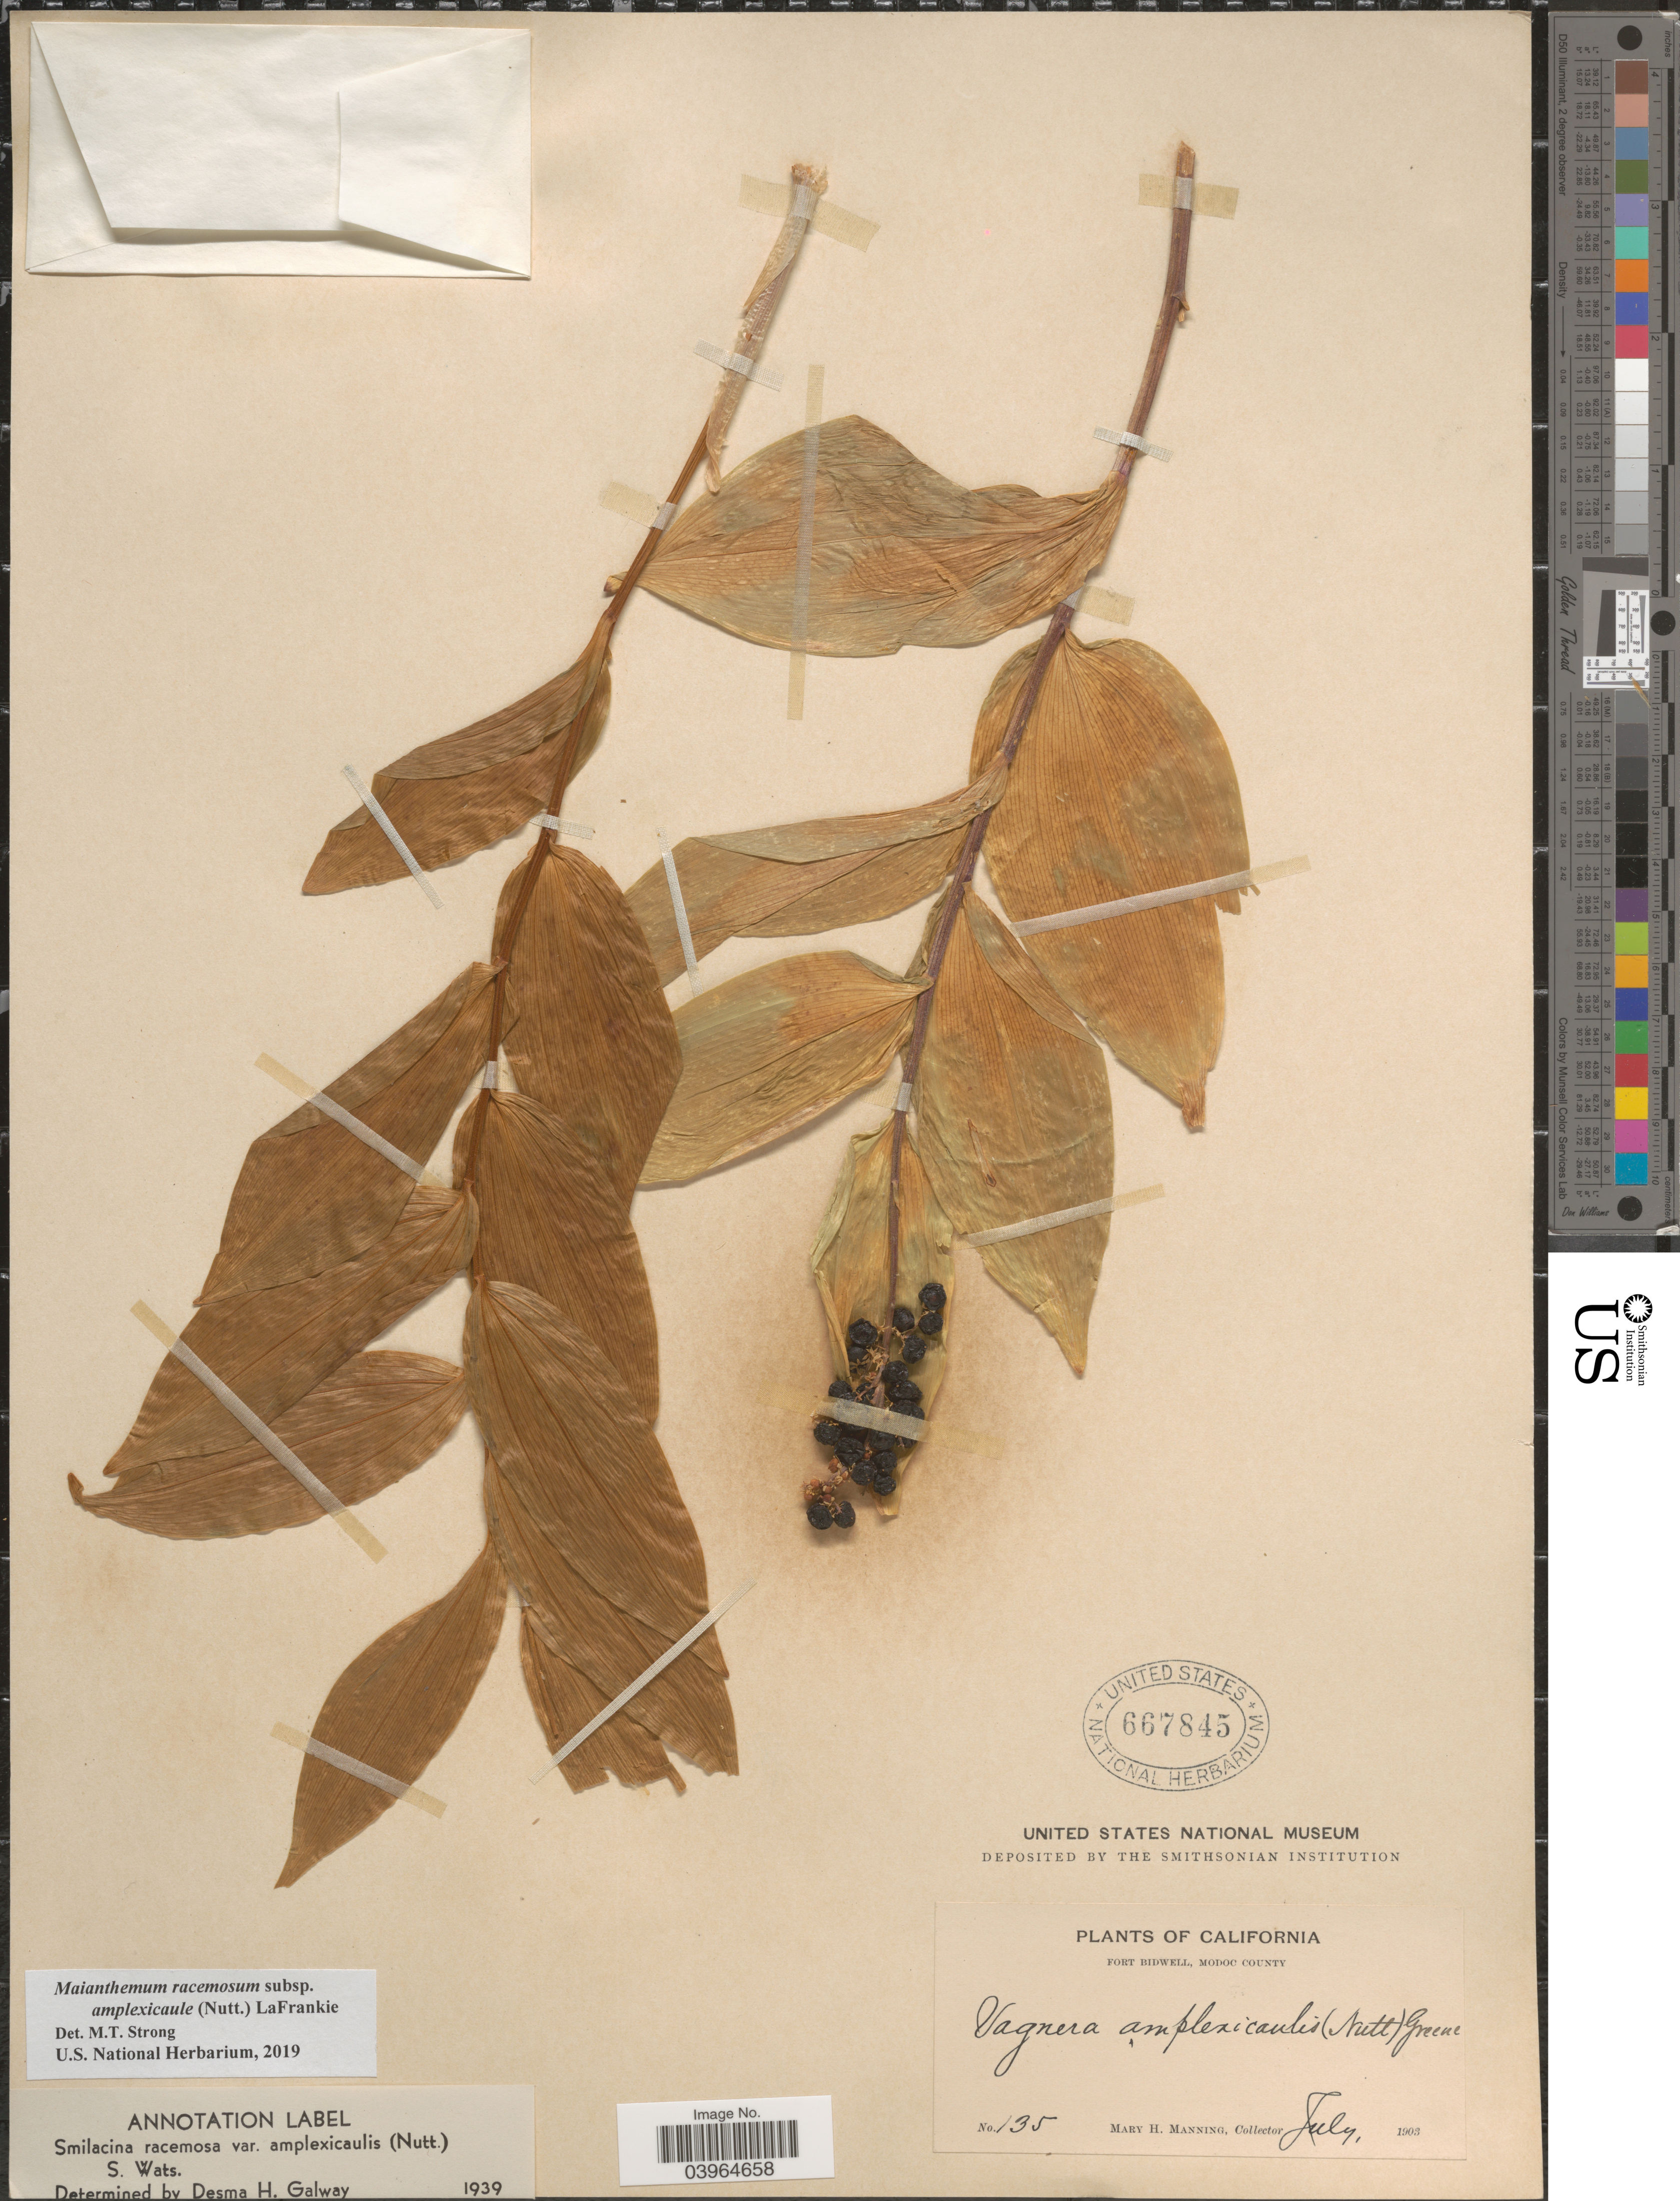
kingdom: Plantae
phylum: Tracheophyta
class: Liliopsida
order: Asparagales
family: Asparagaceae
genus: Maianthemum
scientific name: Maianthemum racemosum subsp. amplexicaule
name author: (Nutt.) LaFrankie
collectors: M. Manning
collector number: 135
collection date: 1903-07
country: United States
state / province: California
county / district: Modoc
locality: Fort Bidwell, Modoc County.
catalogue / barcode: US 667845